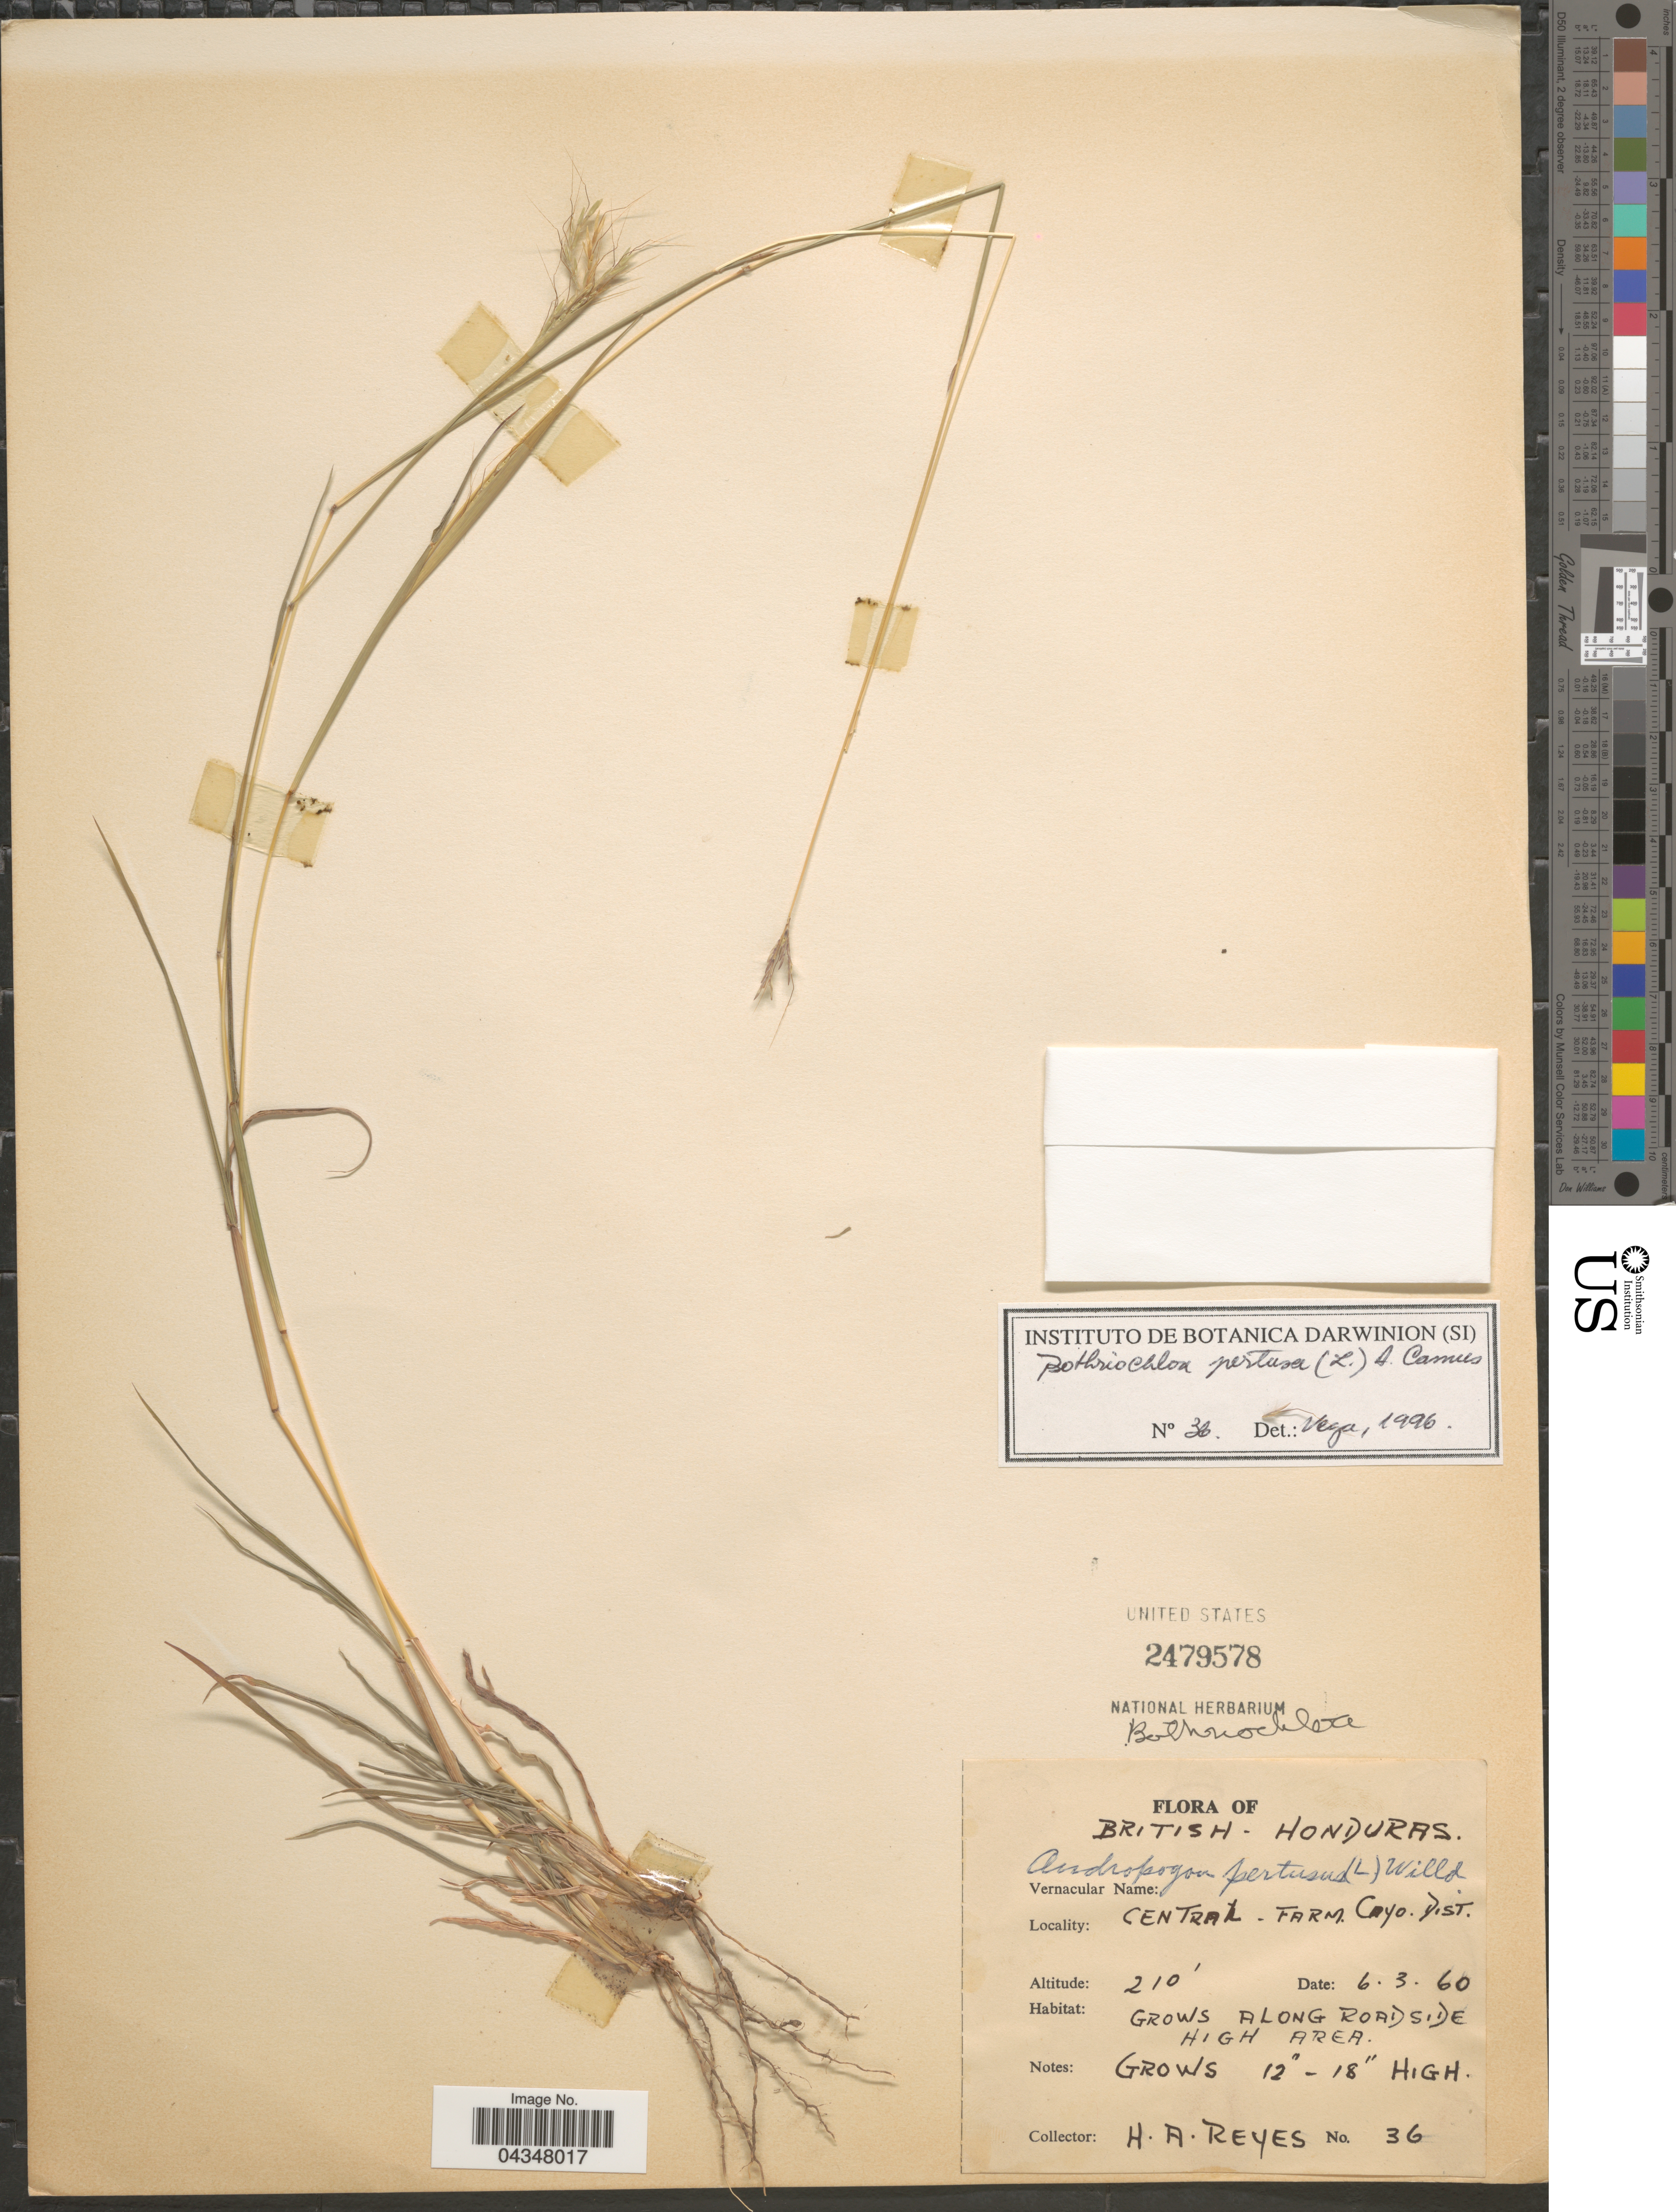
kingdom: Plantae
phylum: Tracheophyta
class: Liliopsida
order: Poales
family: Poaceae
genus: Bothriochloa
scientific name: Bothriochloa pertusa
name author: (L.) A. Camus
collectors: H. Reyes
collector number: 36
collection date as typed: Transcribed d/m/y: 6/3/60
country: Belize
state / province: Cayo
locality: British Honduras. Central - Farm. Cayo Dist.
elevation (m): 64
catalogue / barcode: US 2479578